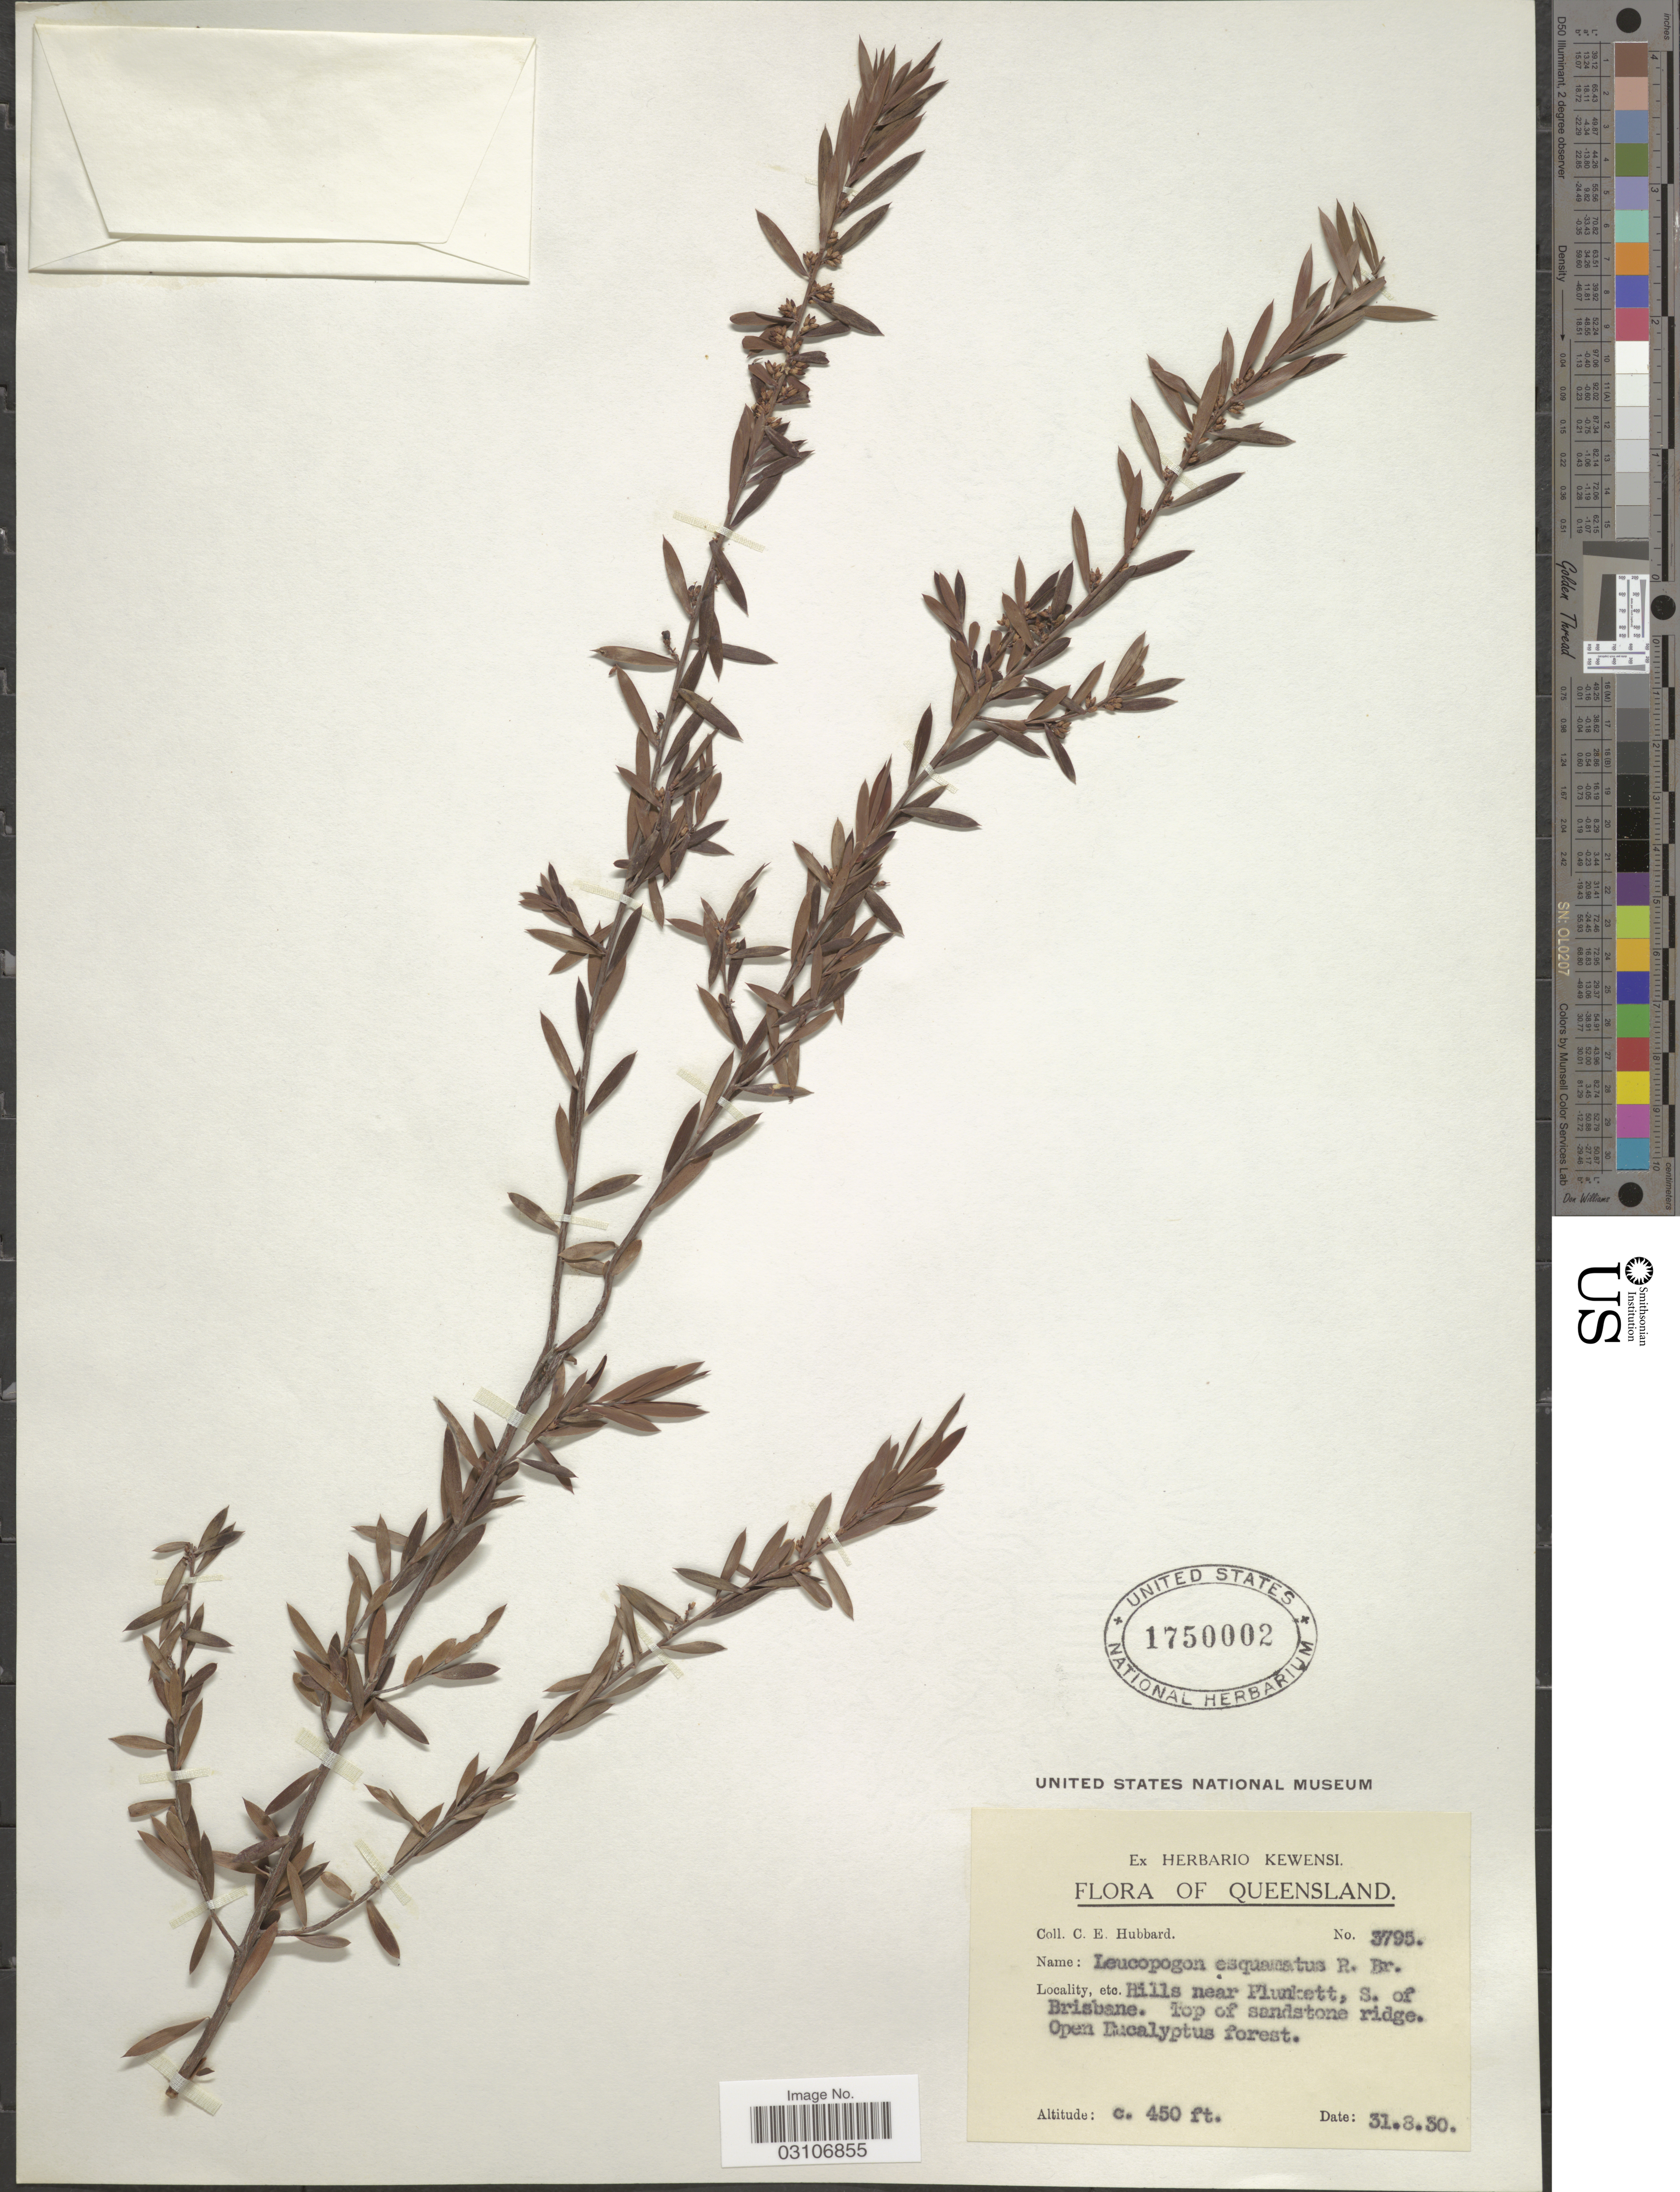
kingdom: Plantae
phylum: Tracheophyta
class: Magnoliopsida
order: Ericales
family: Ericaceae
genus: Leucopogon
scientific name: Leucopogon esquamatus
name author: R. Br.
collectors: C. E. Hubbard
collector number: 3795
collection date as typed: Transcribed d/m/y: 31/8/30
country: Australia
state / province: Queensland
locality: Hills near Plunkett, S. of Brisbane.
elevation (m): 137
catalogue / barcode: US 1750002